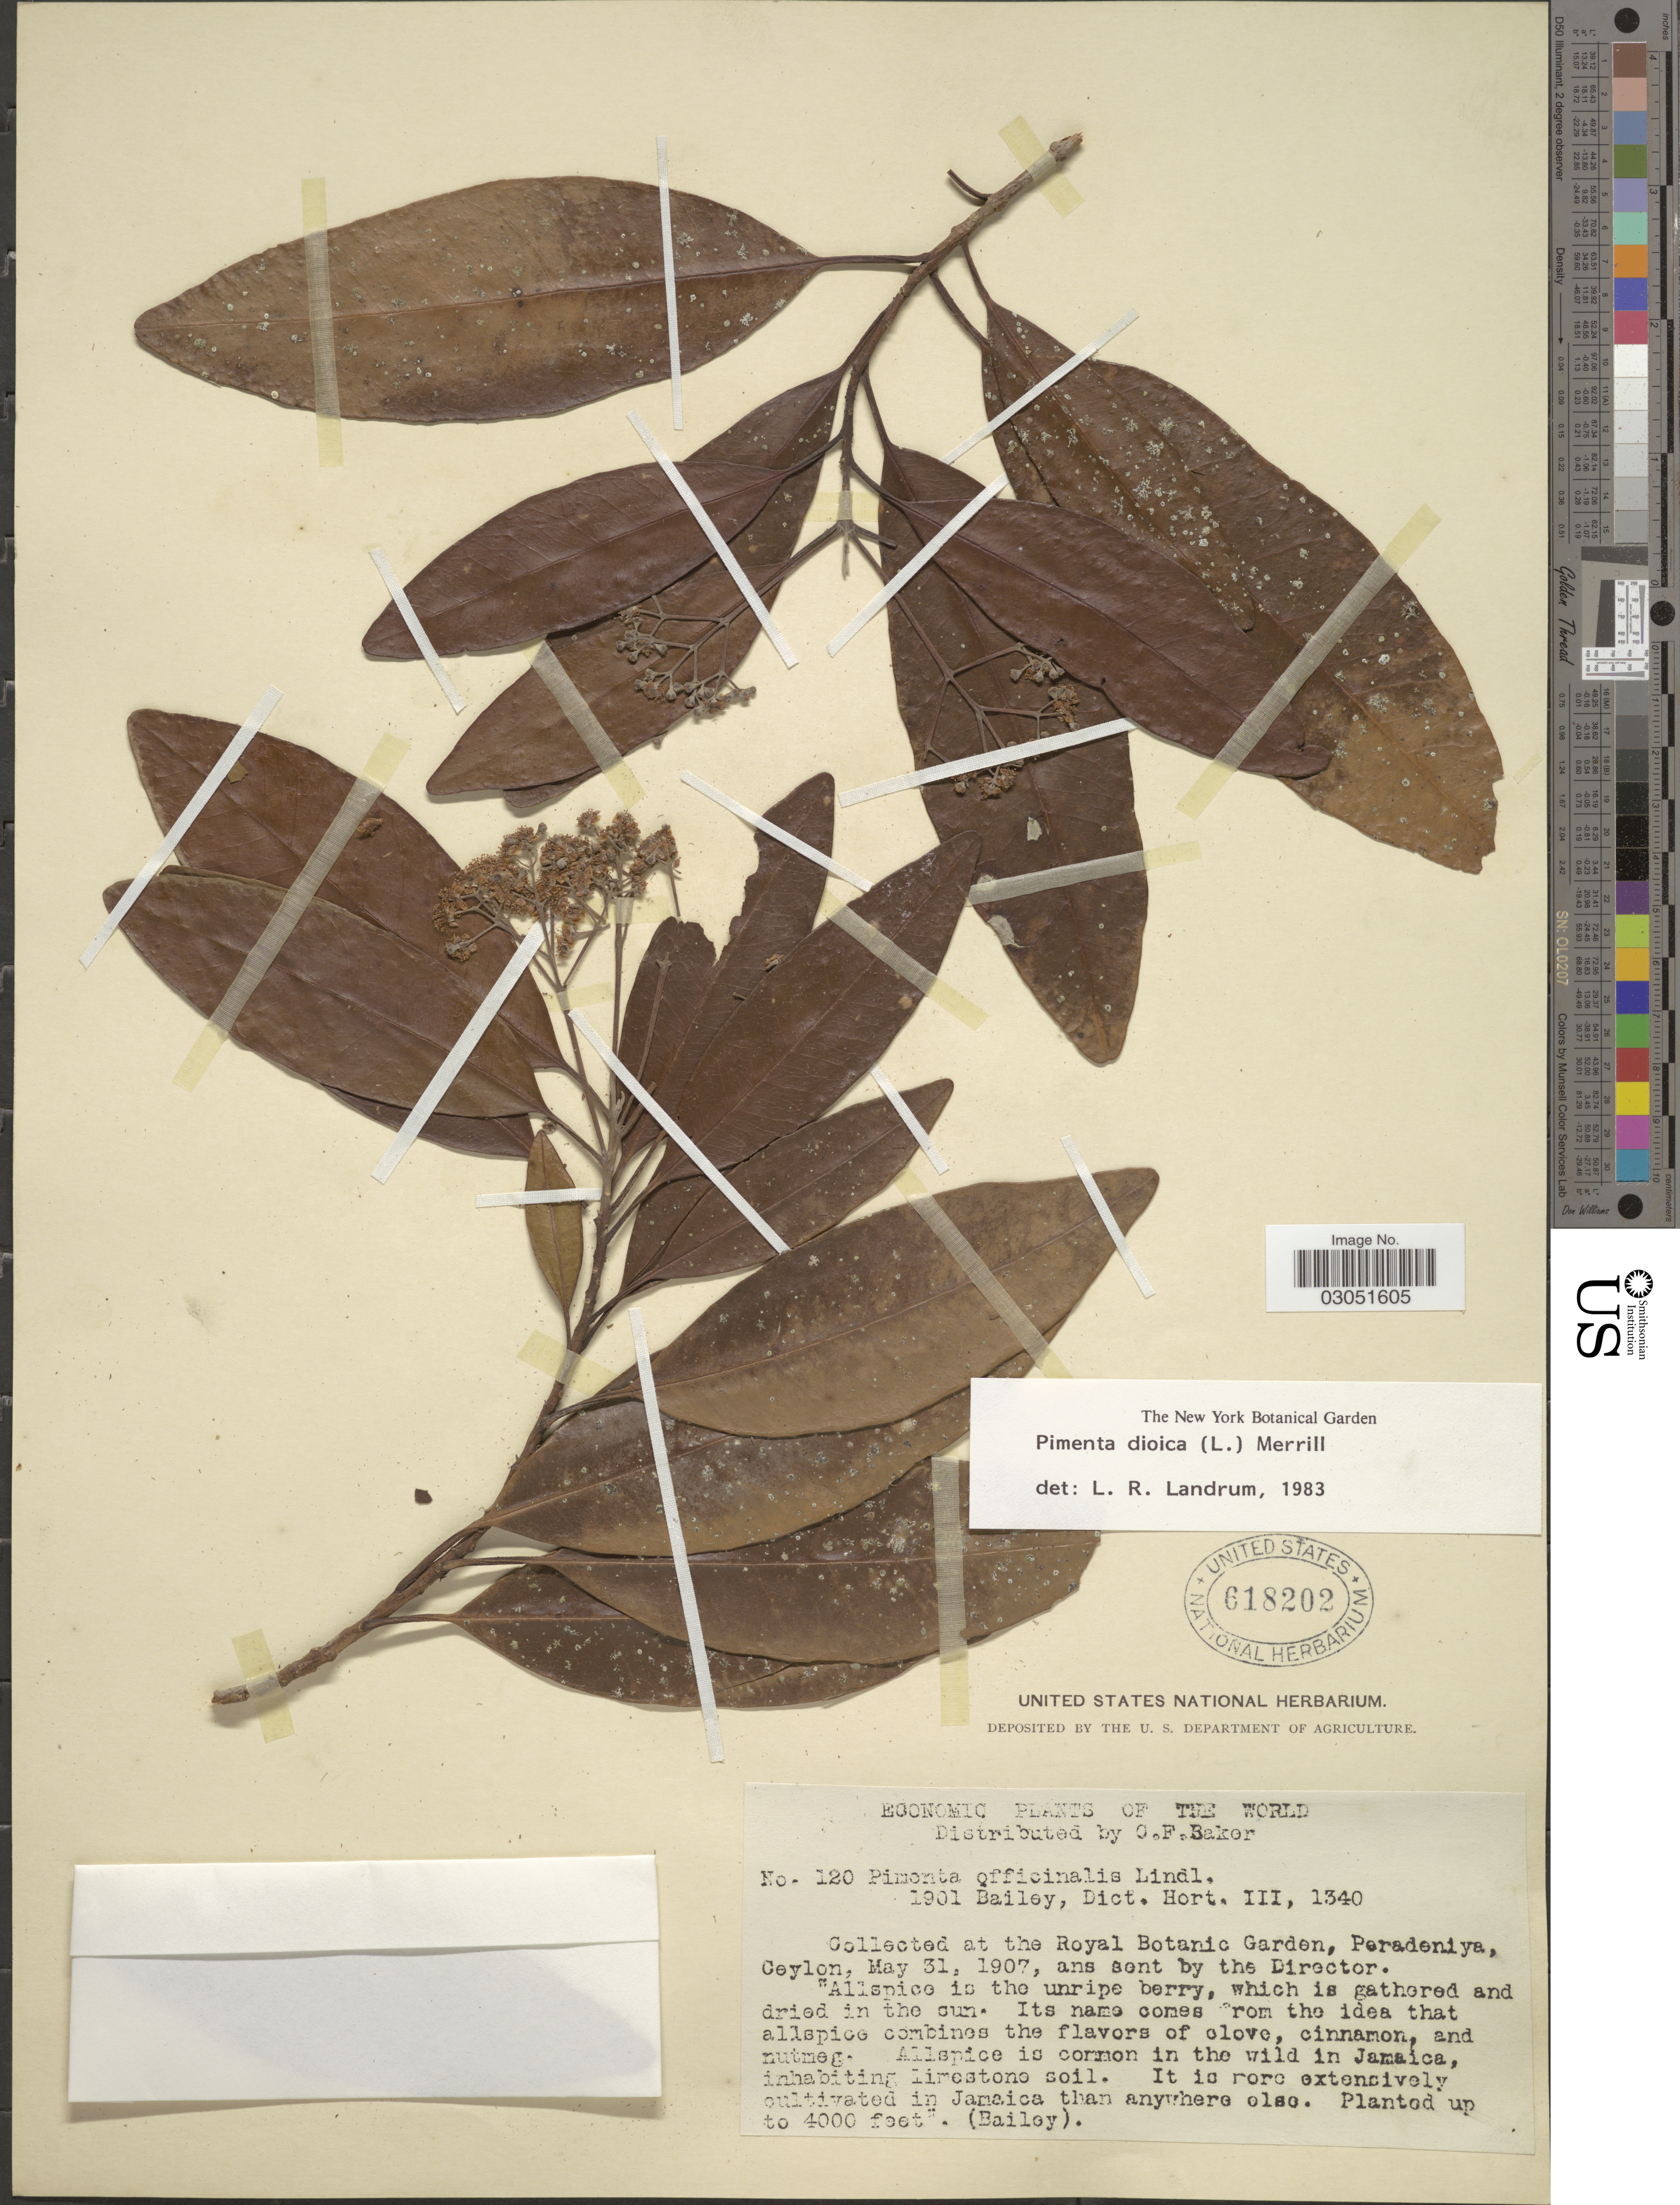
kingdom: Plantae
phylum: Tracheophyta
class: Magnoliopsida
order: Myrtales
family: Myrtaceae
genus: Pimenta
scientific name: Pimenta dioica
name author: (L.) Merr.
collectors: C. F. Baker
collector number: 120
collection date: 1907-05-31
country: Sri Lanka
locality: The Royal Botanic Garden, Peradeniya, Ceylon.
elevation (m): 1219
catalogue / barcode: US 618202